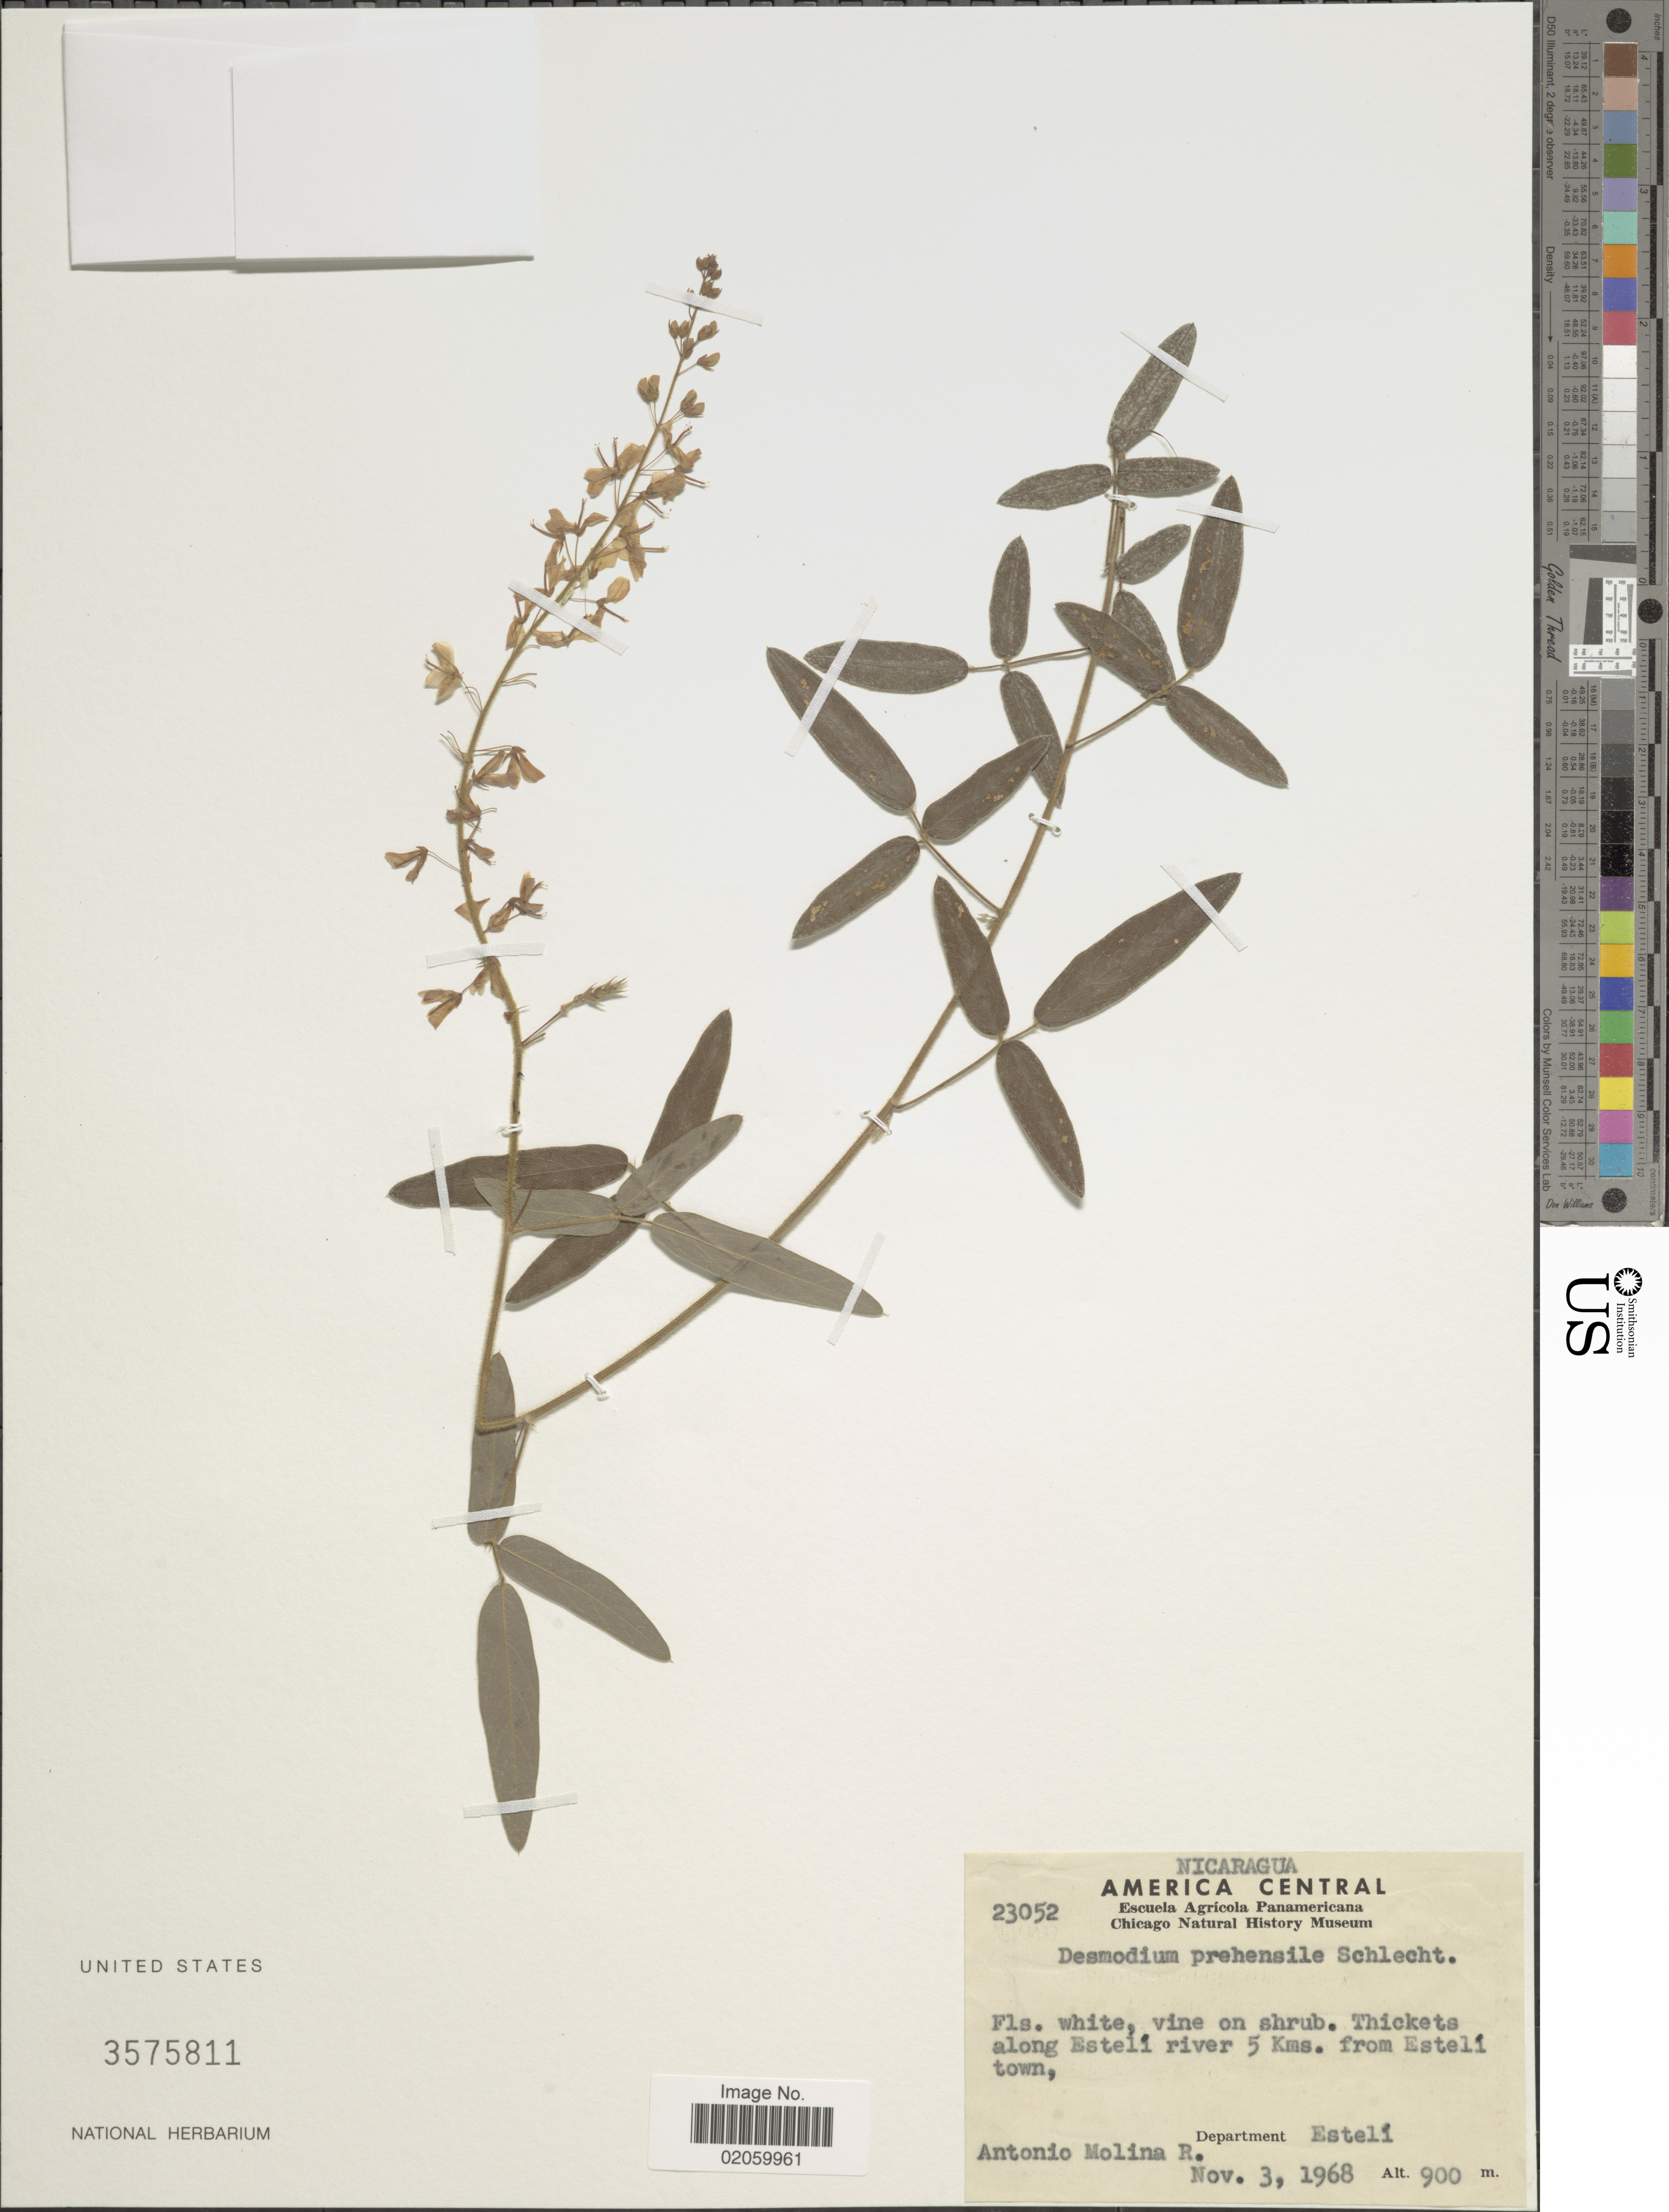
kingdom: Plantae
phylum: Tracheophyta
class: Magnoliopsida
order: Fabales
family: Fabaceae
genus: Desmodium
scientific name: Desmodium prehensile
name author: Schltdl.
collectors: A. Molina R.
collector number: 23052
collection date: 1968-11-03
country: Nicaragua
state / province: Esteli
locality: Along Esteli river 5 Kms. from Esteli town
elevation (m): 900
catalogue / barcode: US 3575811